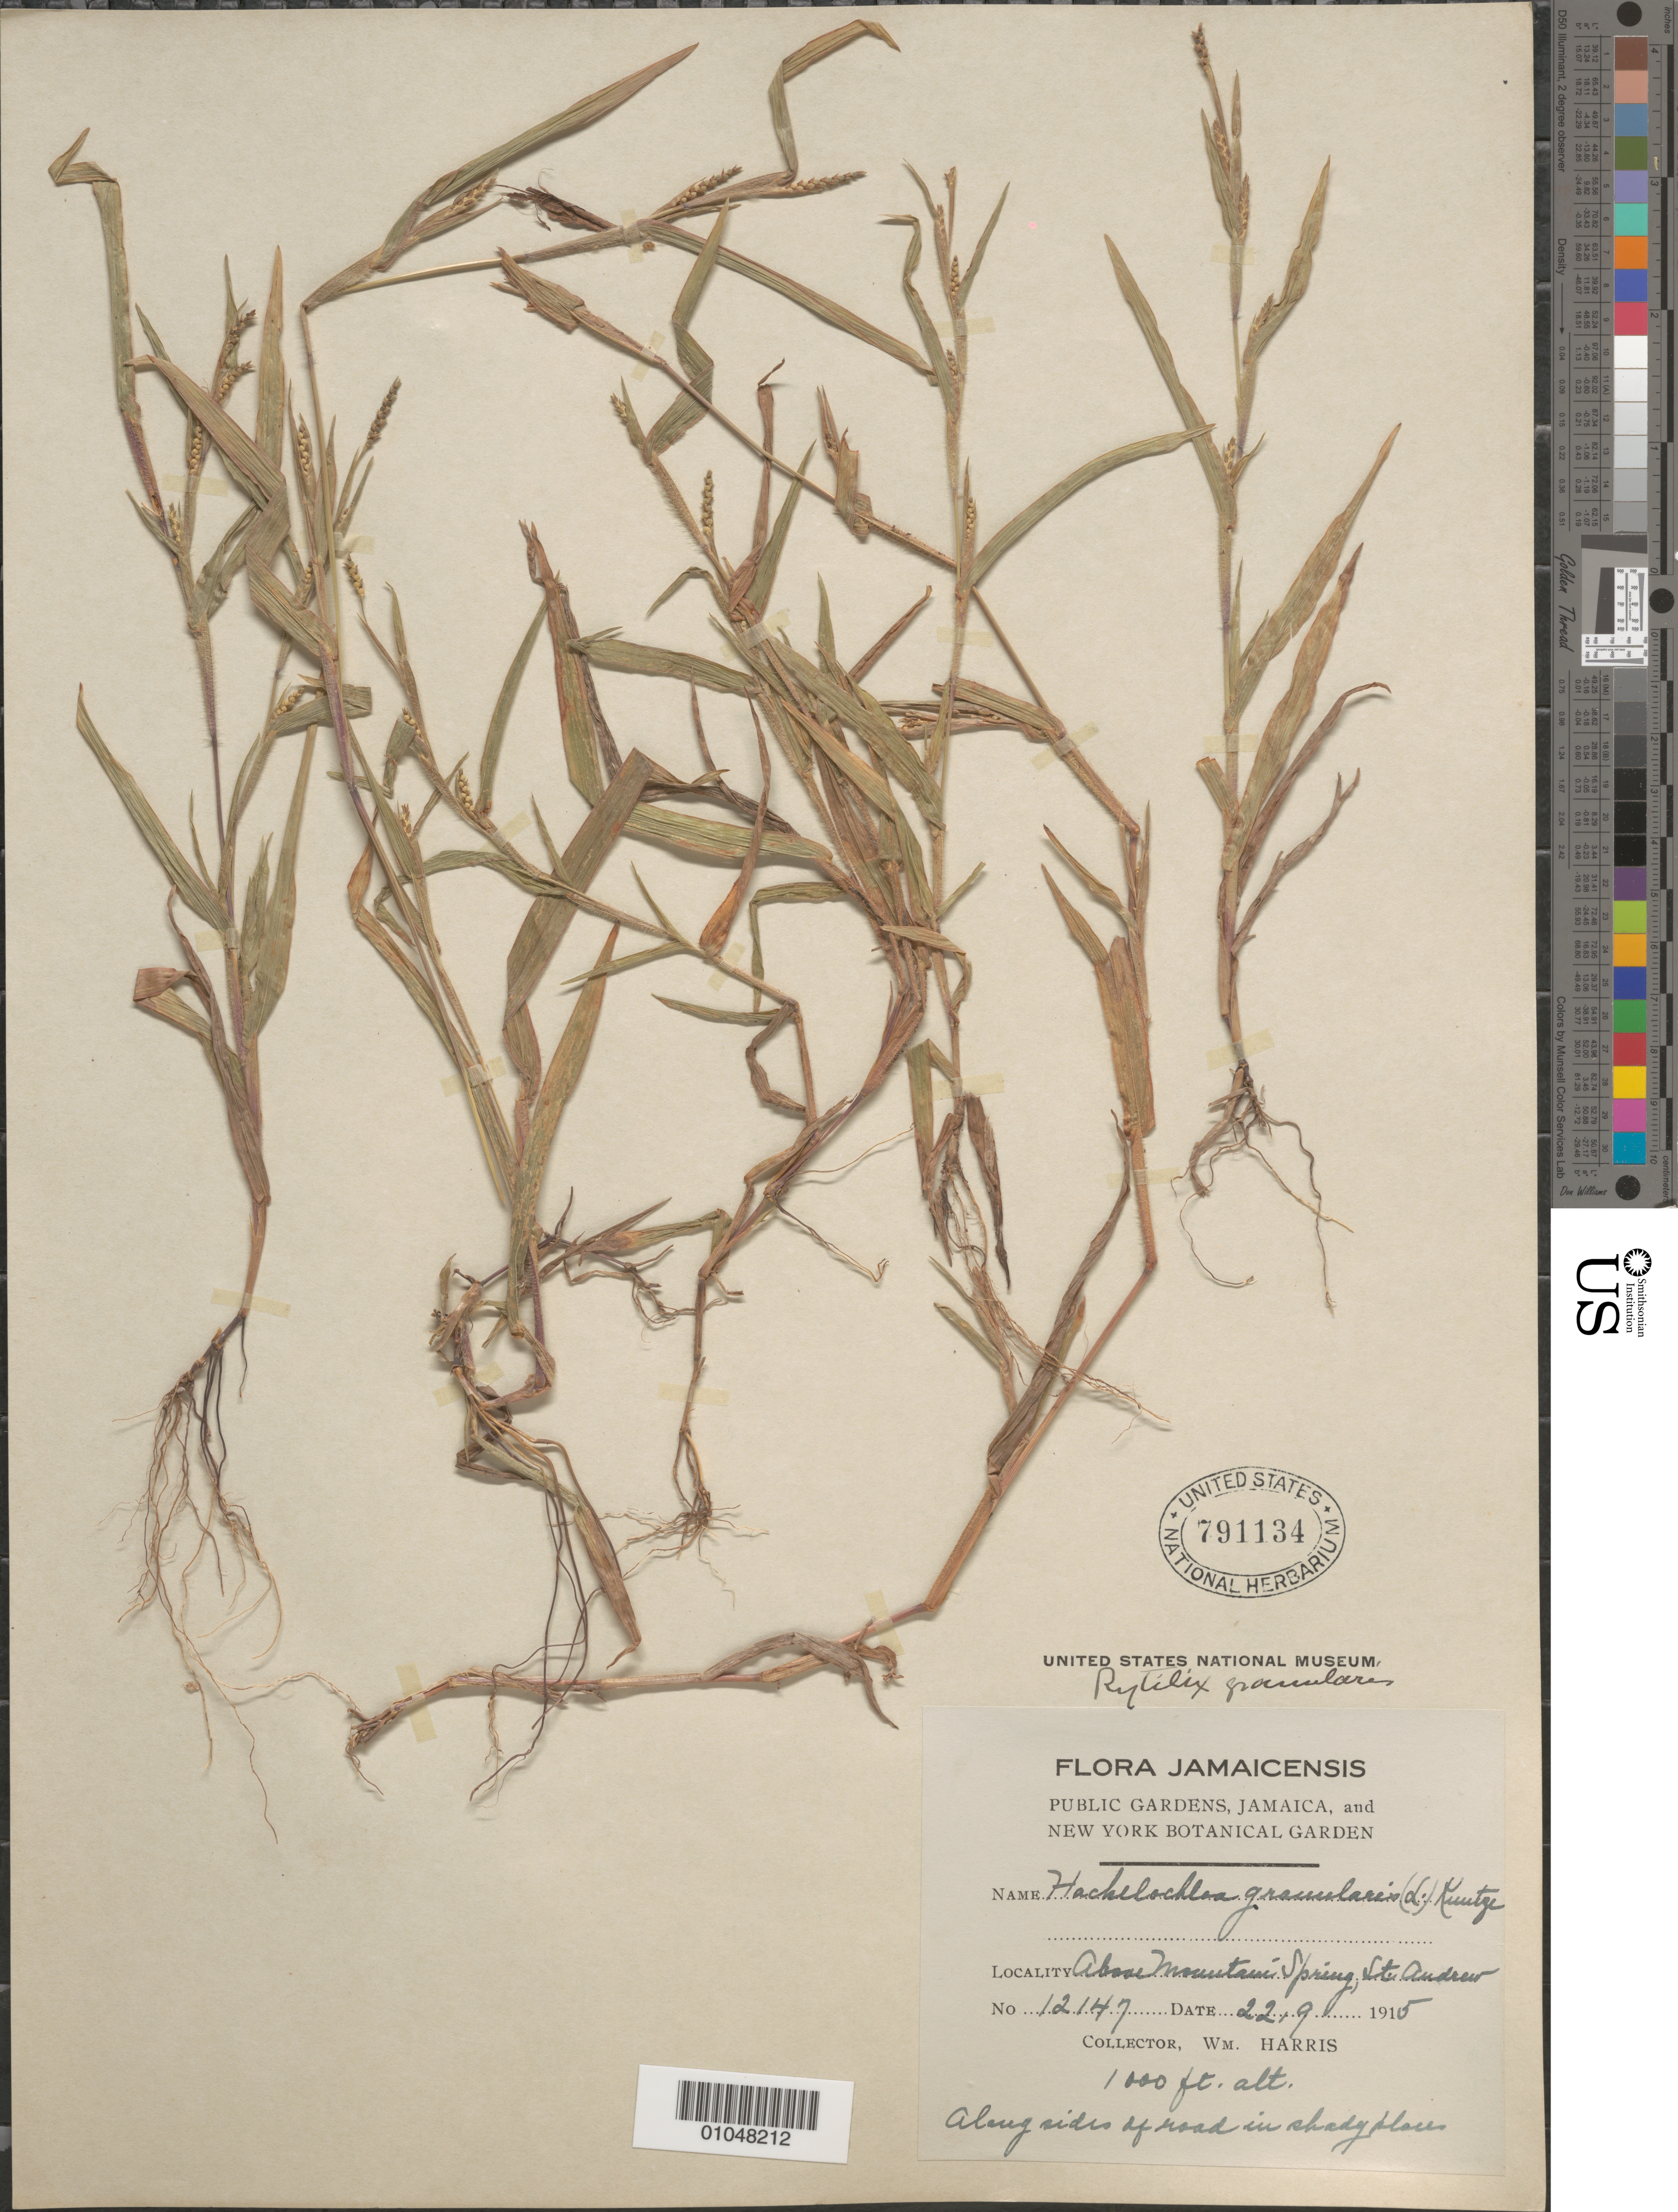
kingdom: Plantae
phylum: Tracheophyta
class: Liliopsida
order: Poales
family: Poaceae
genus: Hackelochloa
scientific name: Hackelochloa granularis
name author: (L.) Kuntze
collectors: W. Harris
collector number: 12147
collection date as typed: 22 Sep 1915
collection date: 1915-09-22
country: Jamaica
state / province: Saint Andrew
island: Jamaica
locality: Above mtn. spring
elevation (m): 305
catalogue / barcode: US 791134